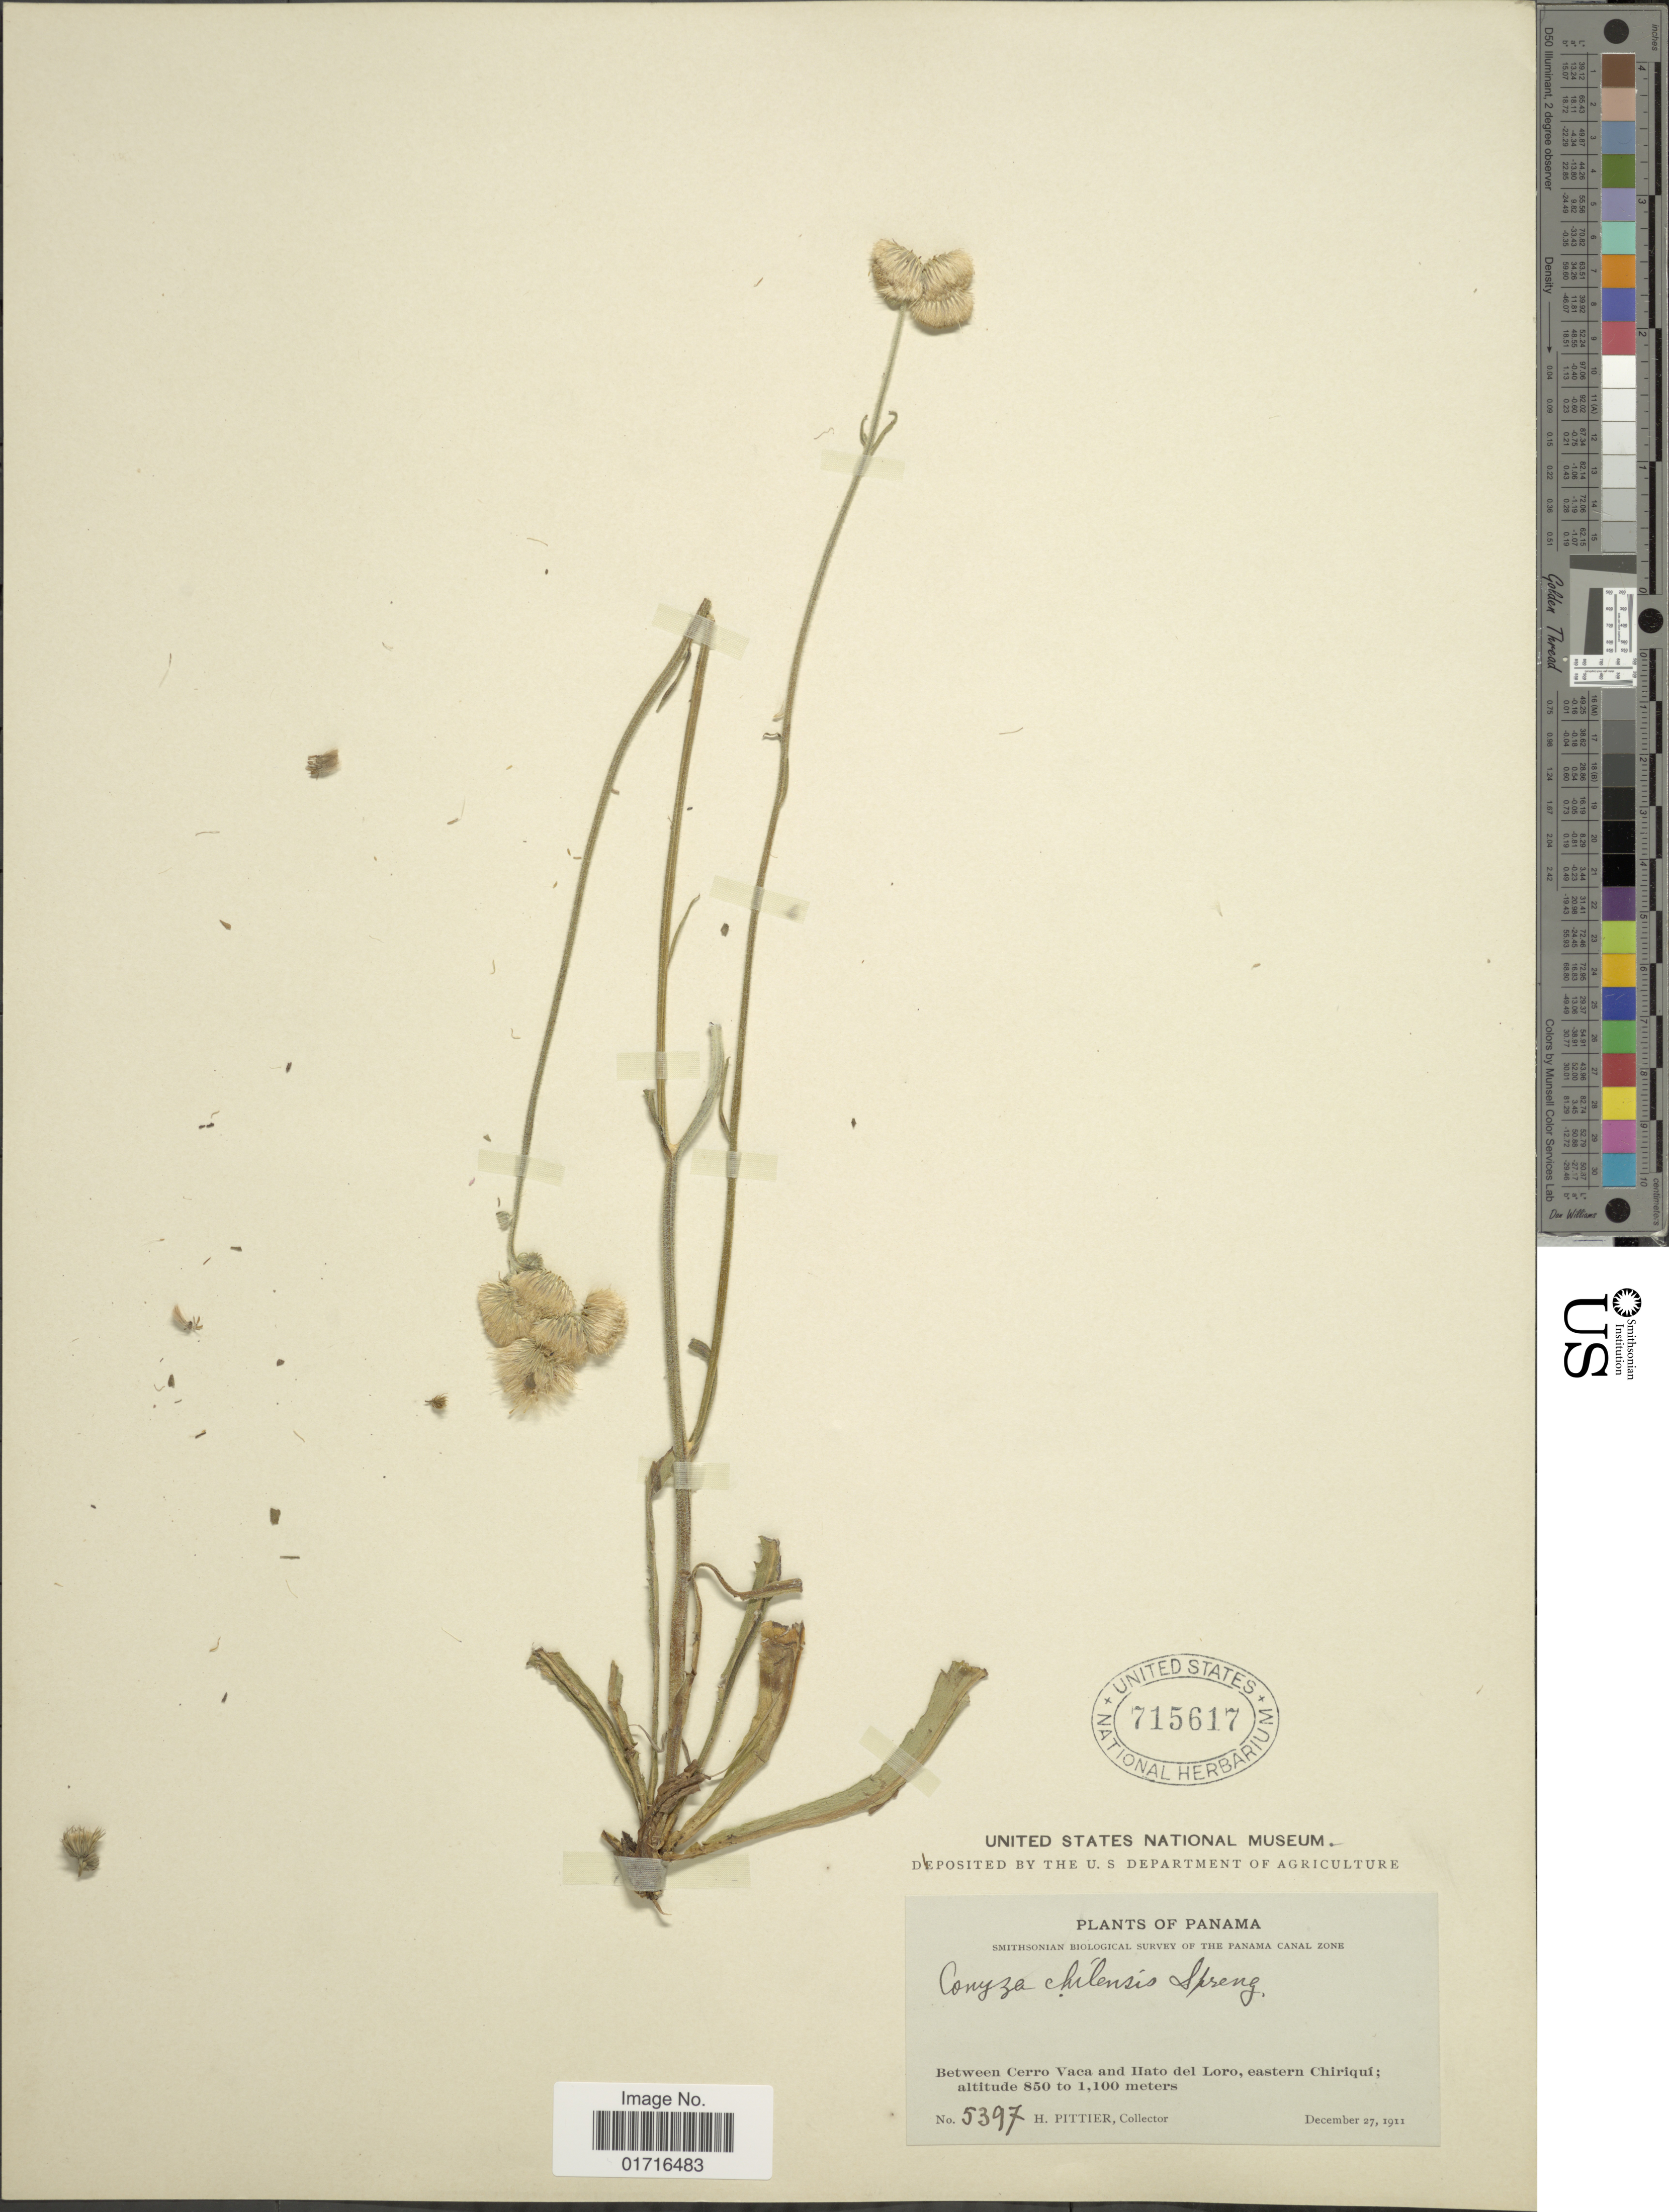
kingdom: Plantae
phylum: Tracheophyta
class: Magnoliopsida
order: Asterales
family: Asteraceae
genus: Conyza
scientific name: Conyza chilensis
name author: Spreng.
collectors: H. F. Pittier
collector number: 5397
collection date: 1911-12-27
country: Panama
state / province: Chiriqui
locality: Between Cerro Vaca and Hato del Loro, eastern Chiriqui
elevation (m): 850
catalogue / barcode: US 715617